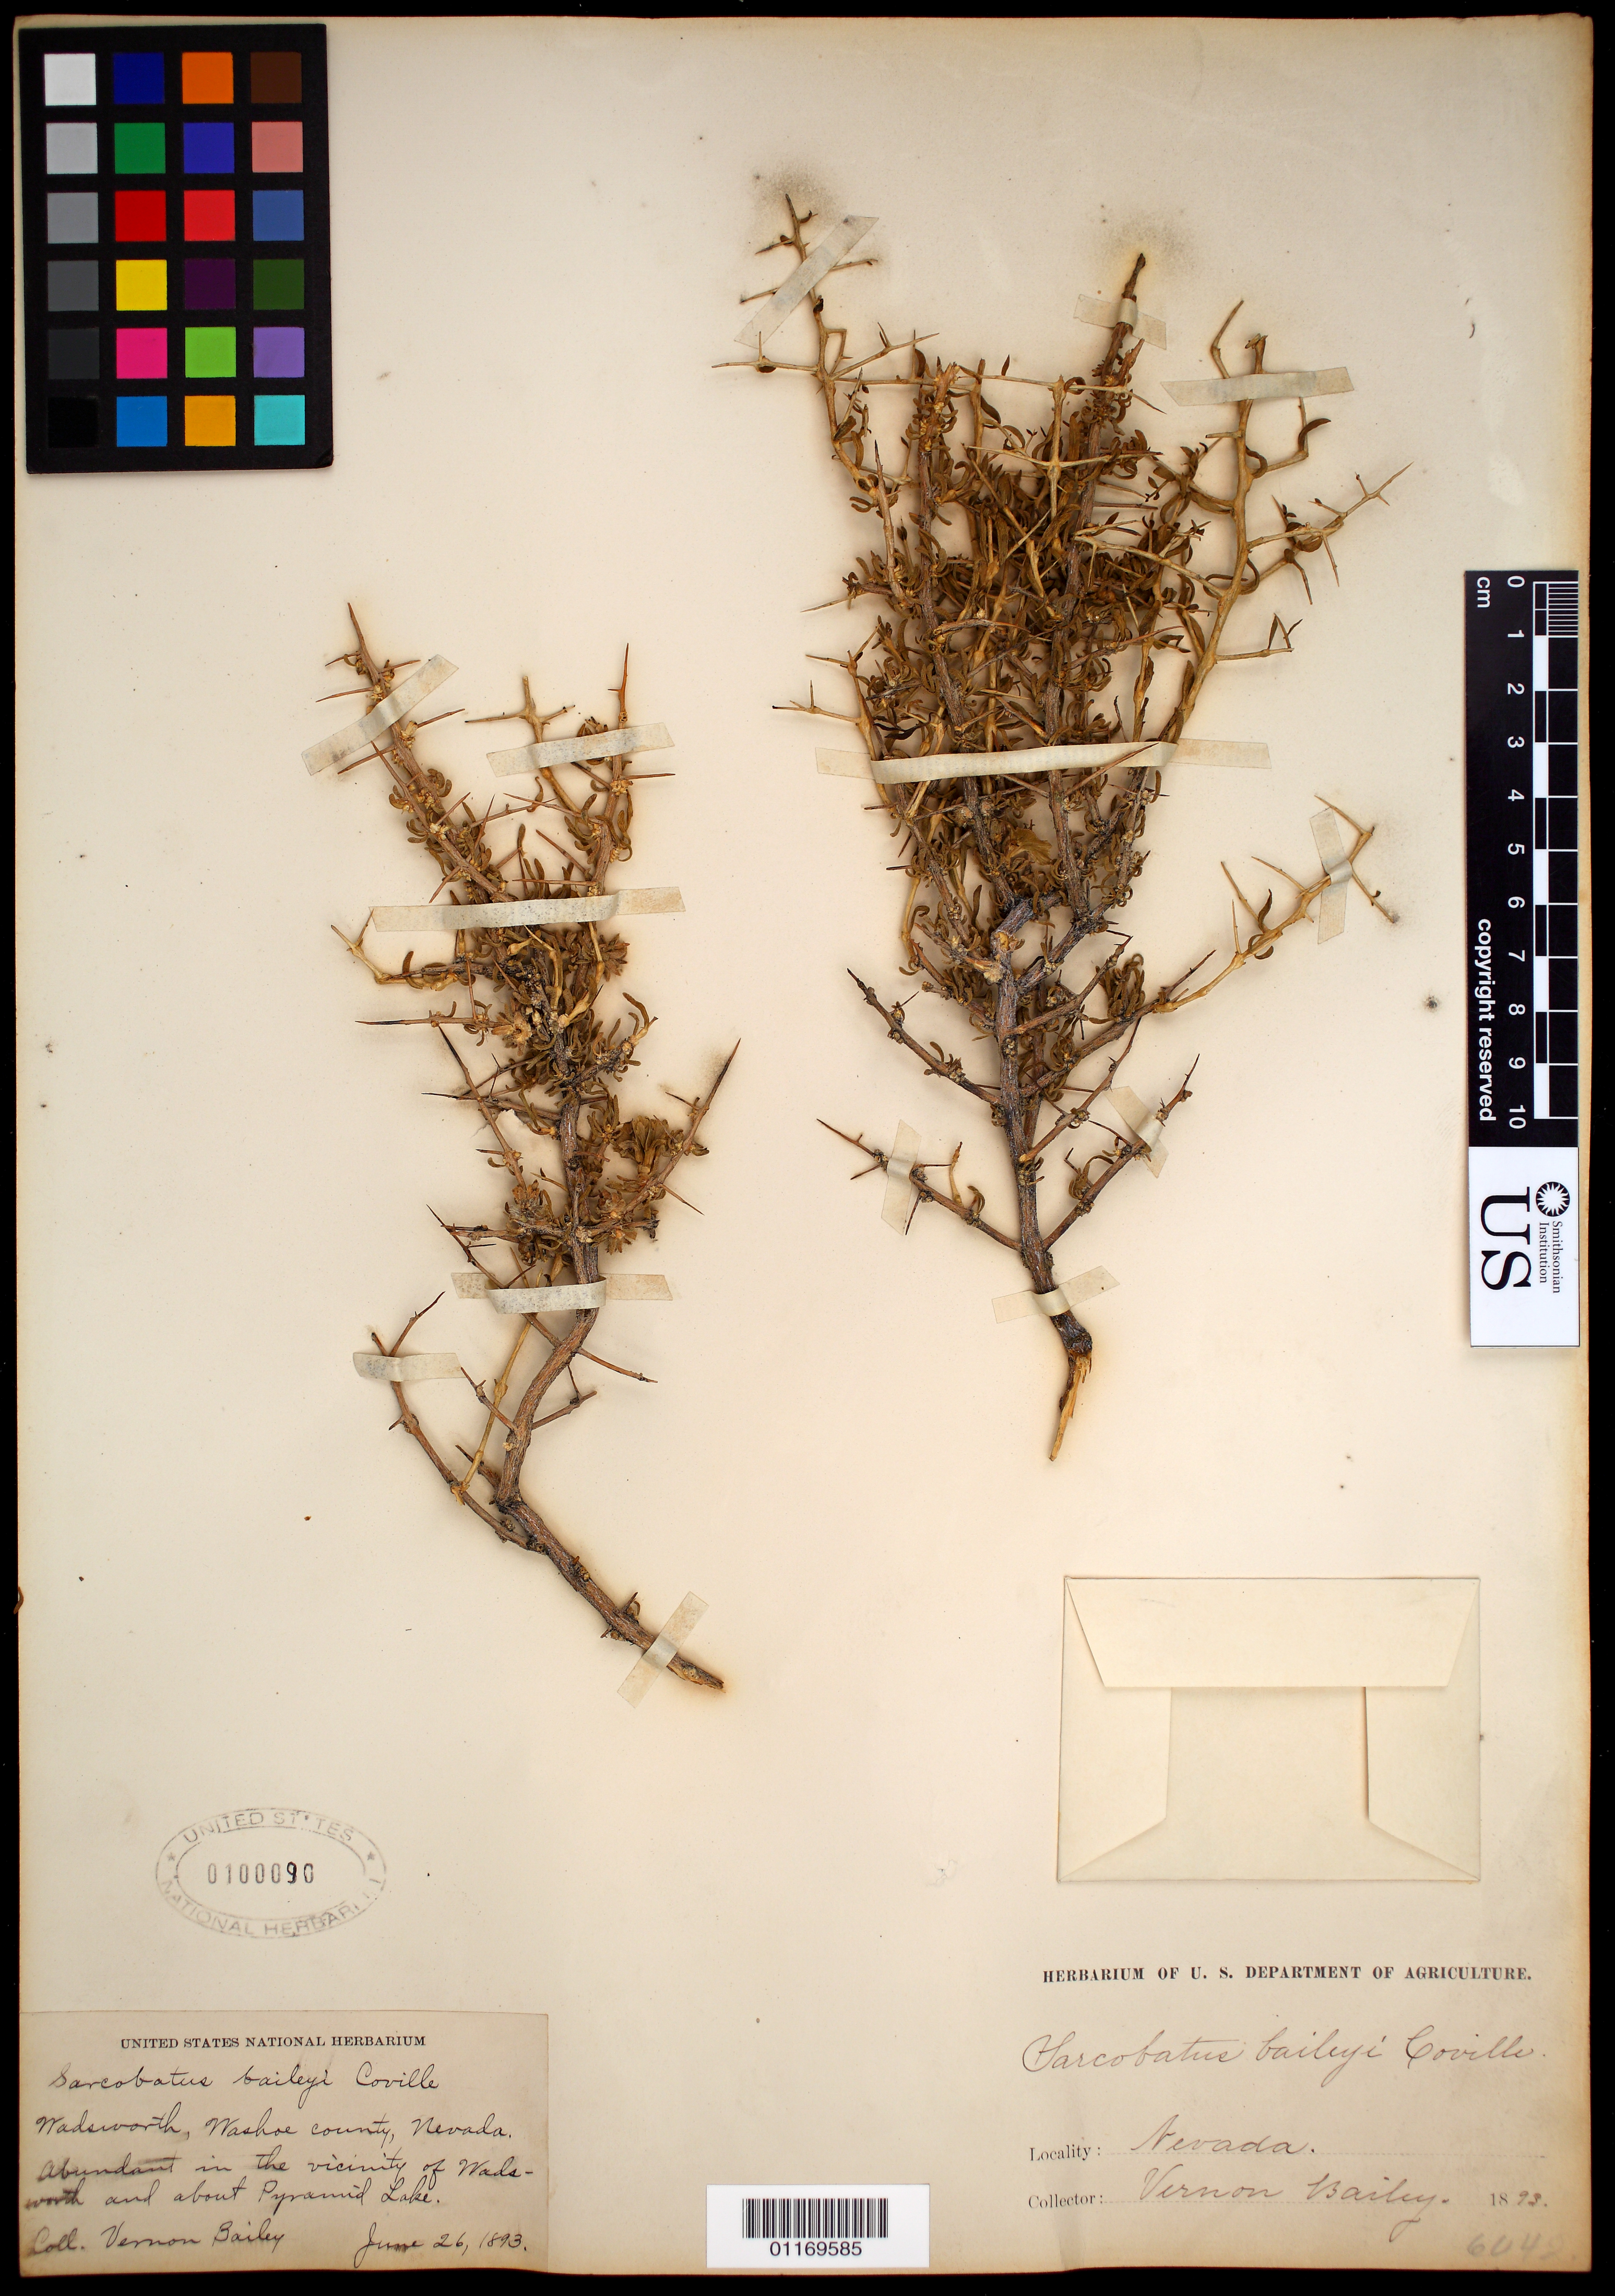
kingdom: Plantae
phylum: Tracheophyta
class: Magnoliopsida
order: Caryophyllales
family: Sarcobataceae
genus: Sarcobatus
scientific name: Sarcobatus baileyi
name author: Coville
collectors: V. O. Bailey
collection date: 1893-06-26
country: United States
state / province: Nevada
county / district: Washoe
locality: Wadsworth.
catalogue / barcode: US 100090